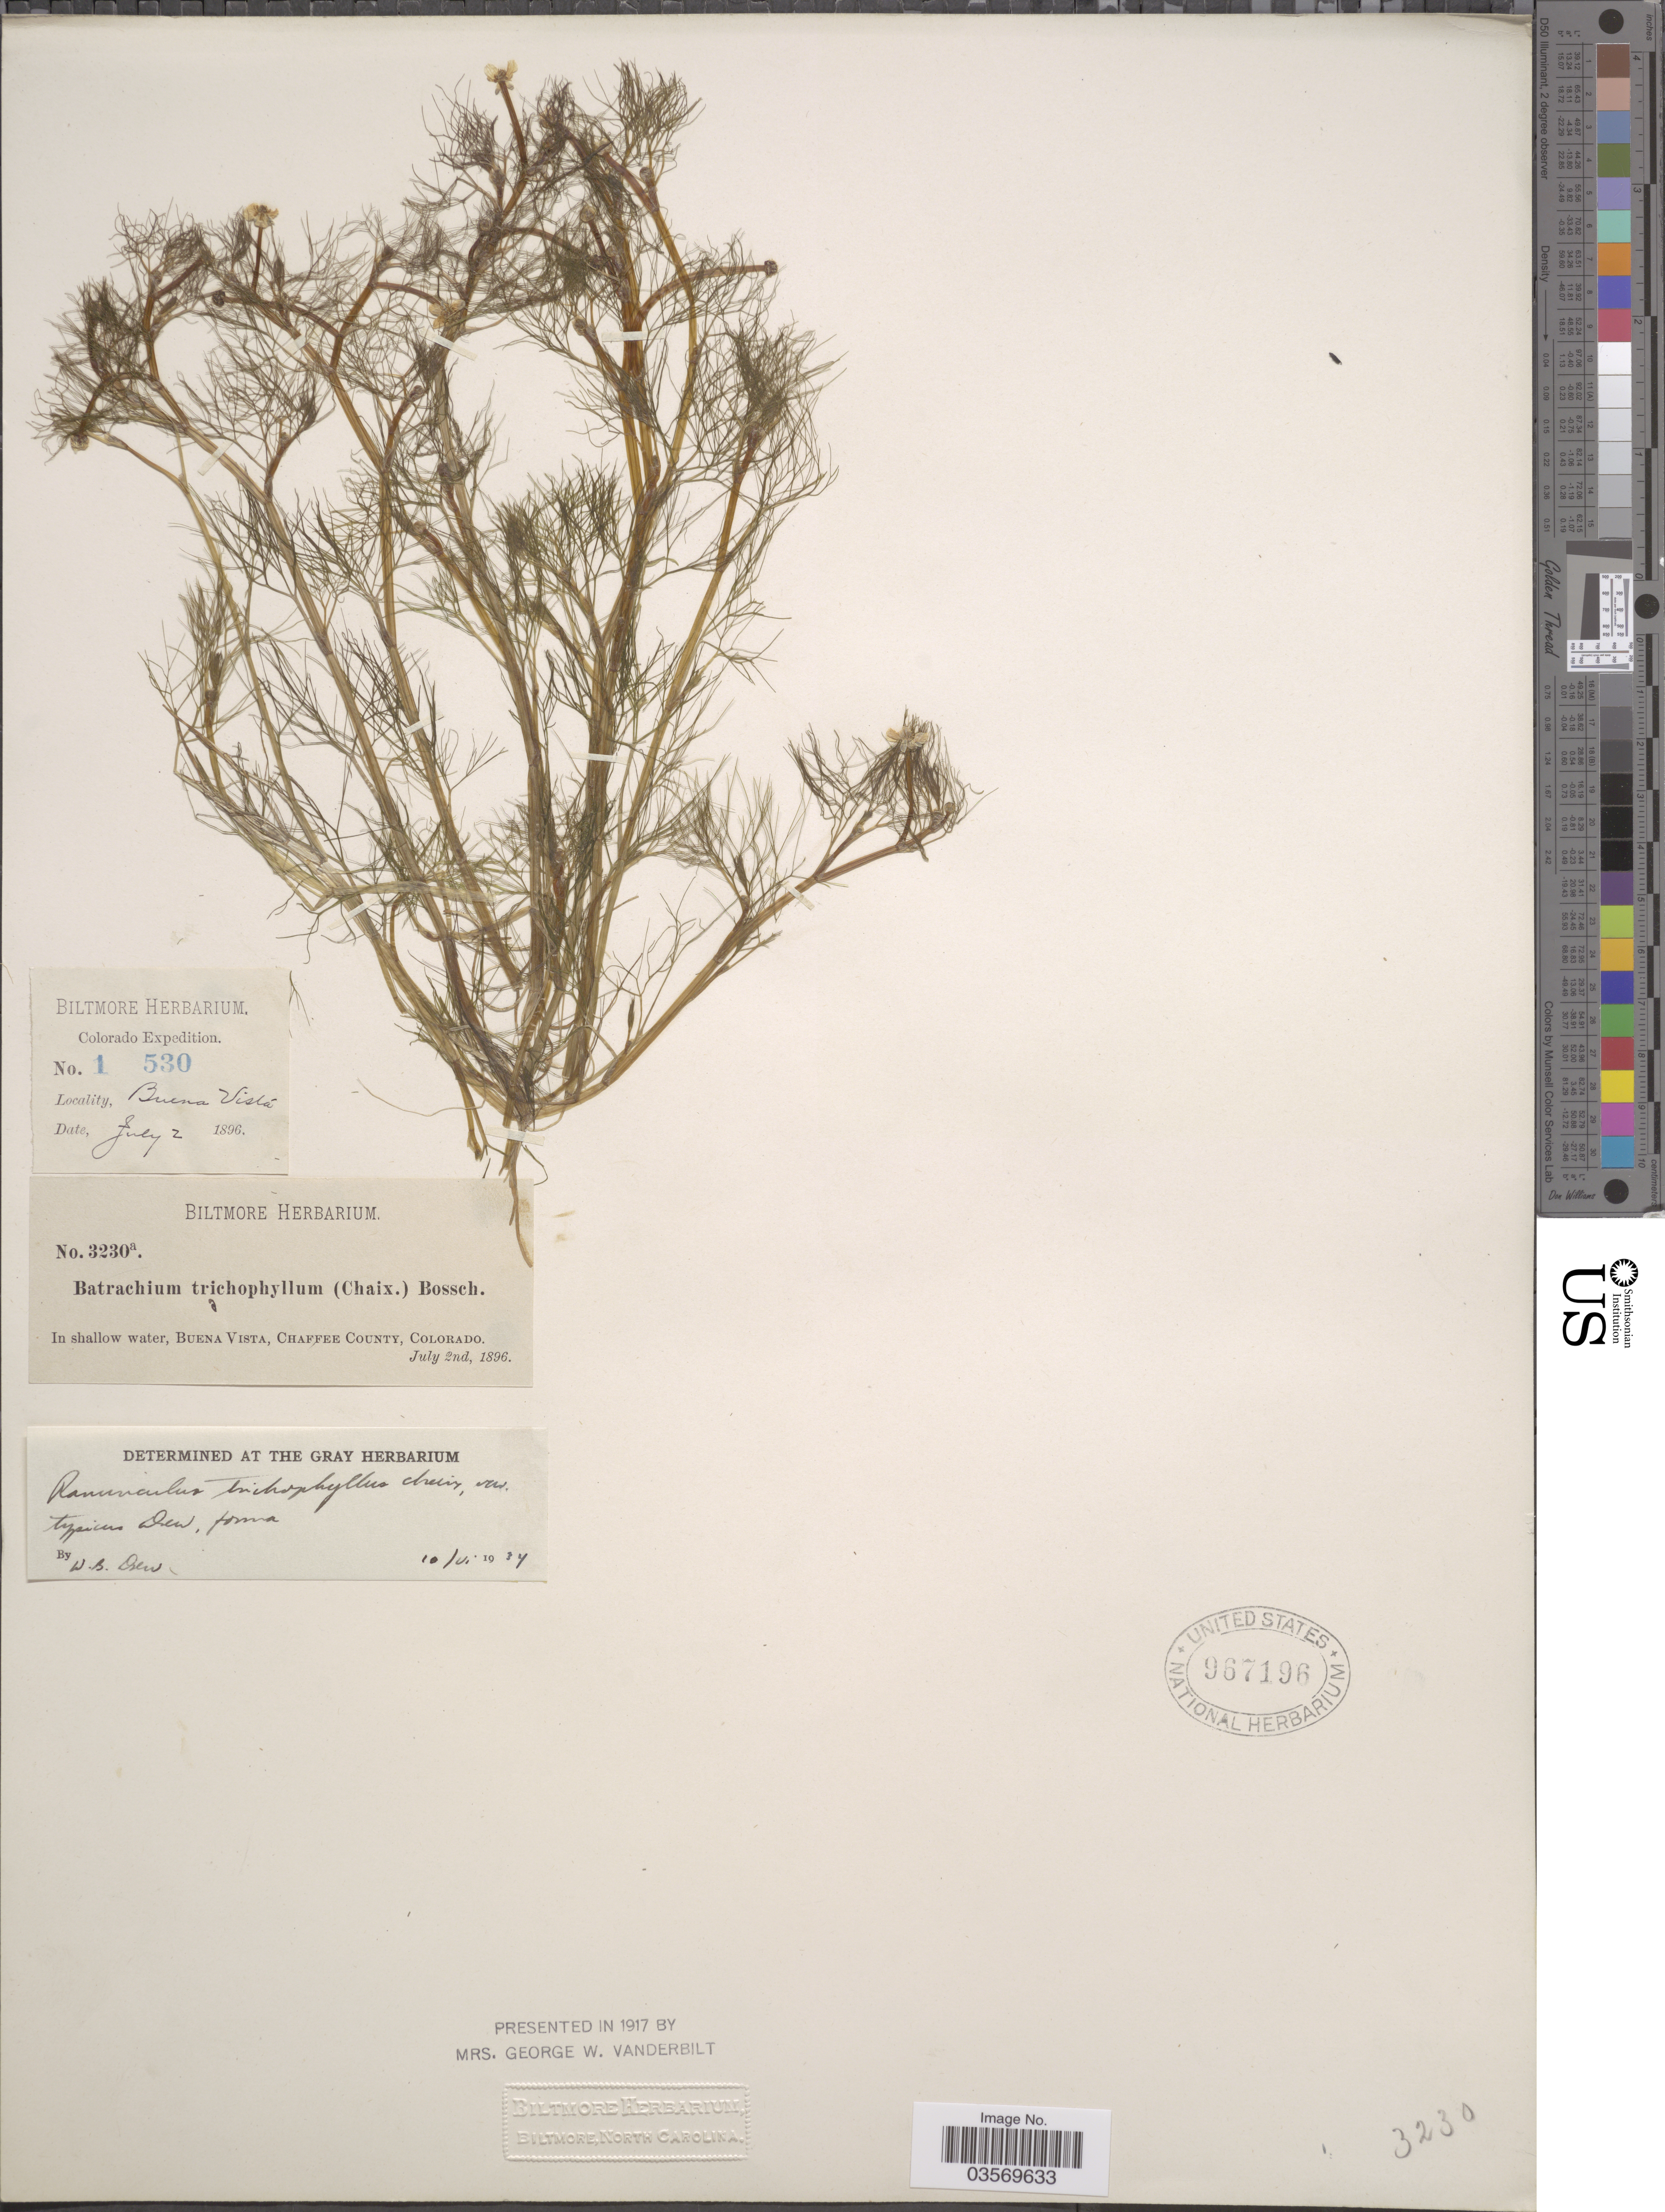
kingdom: Plantae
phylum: Tracheophyta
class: Magnoliopsida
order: Ranunculales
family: Ranunculaceae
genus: Ranunculus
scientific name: Ranunculus trichophyllus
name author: Chaix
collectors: ex herb. Biltmore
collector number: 1530/3230a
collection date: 1896-07-02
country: United States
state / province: Colorado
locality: In shallow water, Buena Vista, Chaffee County.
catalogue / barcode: US 967196